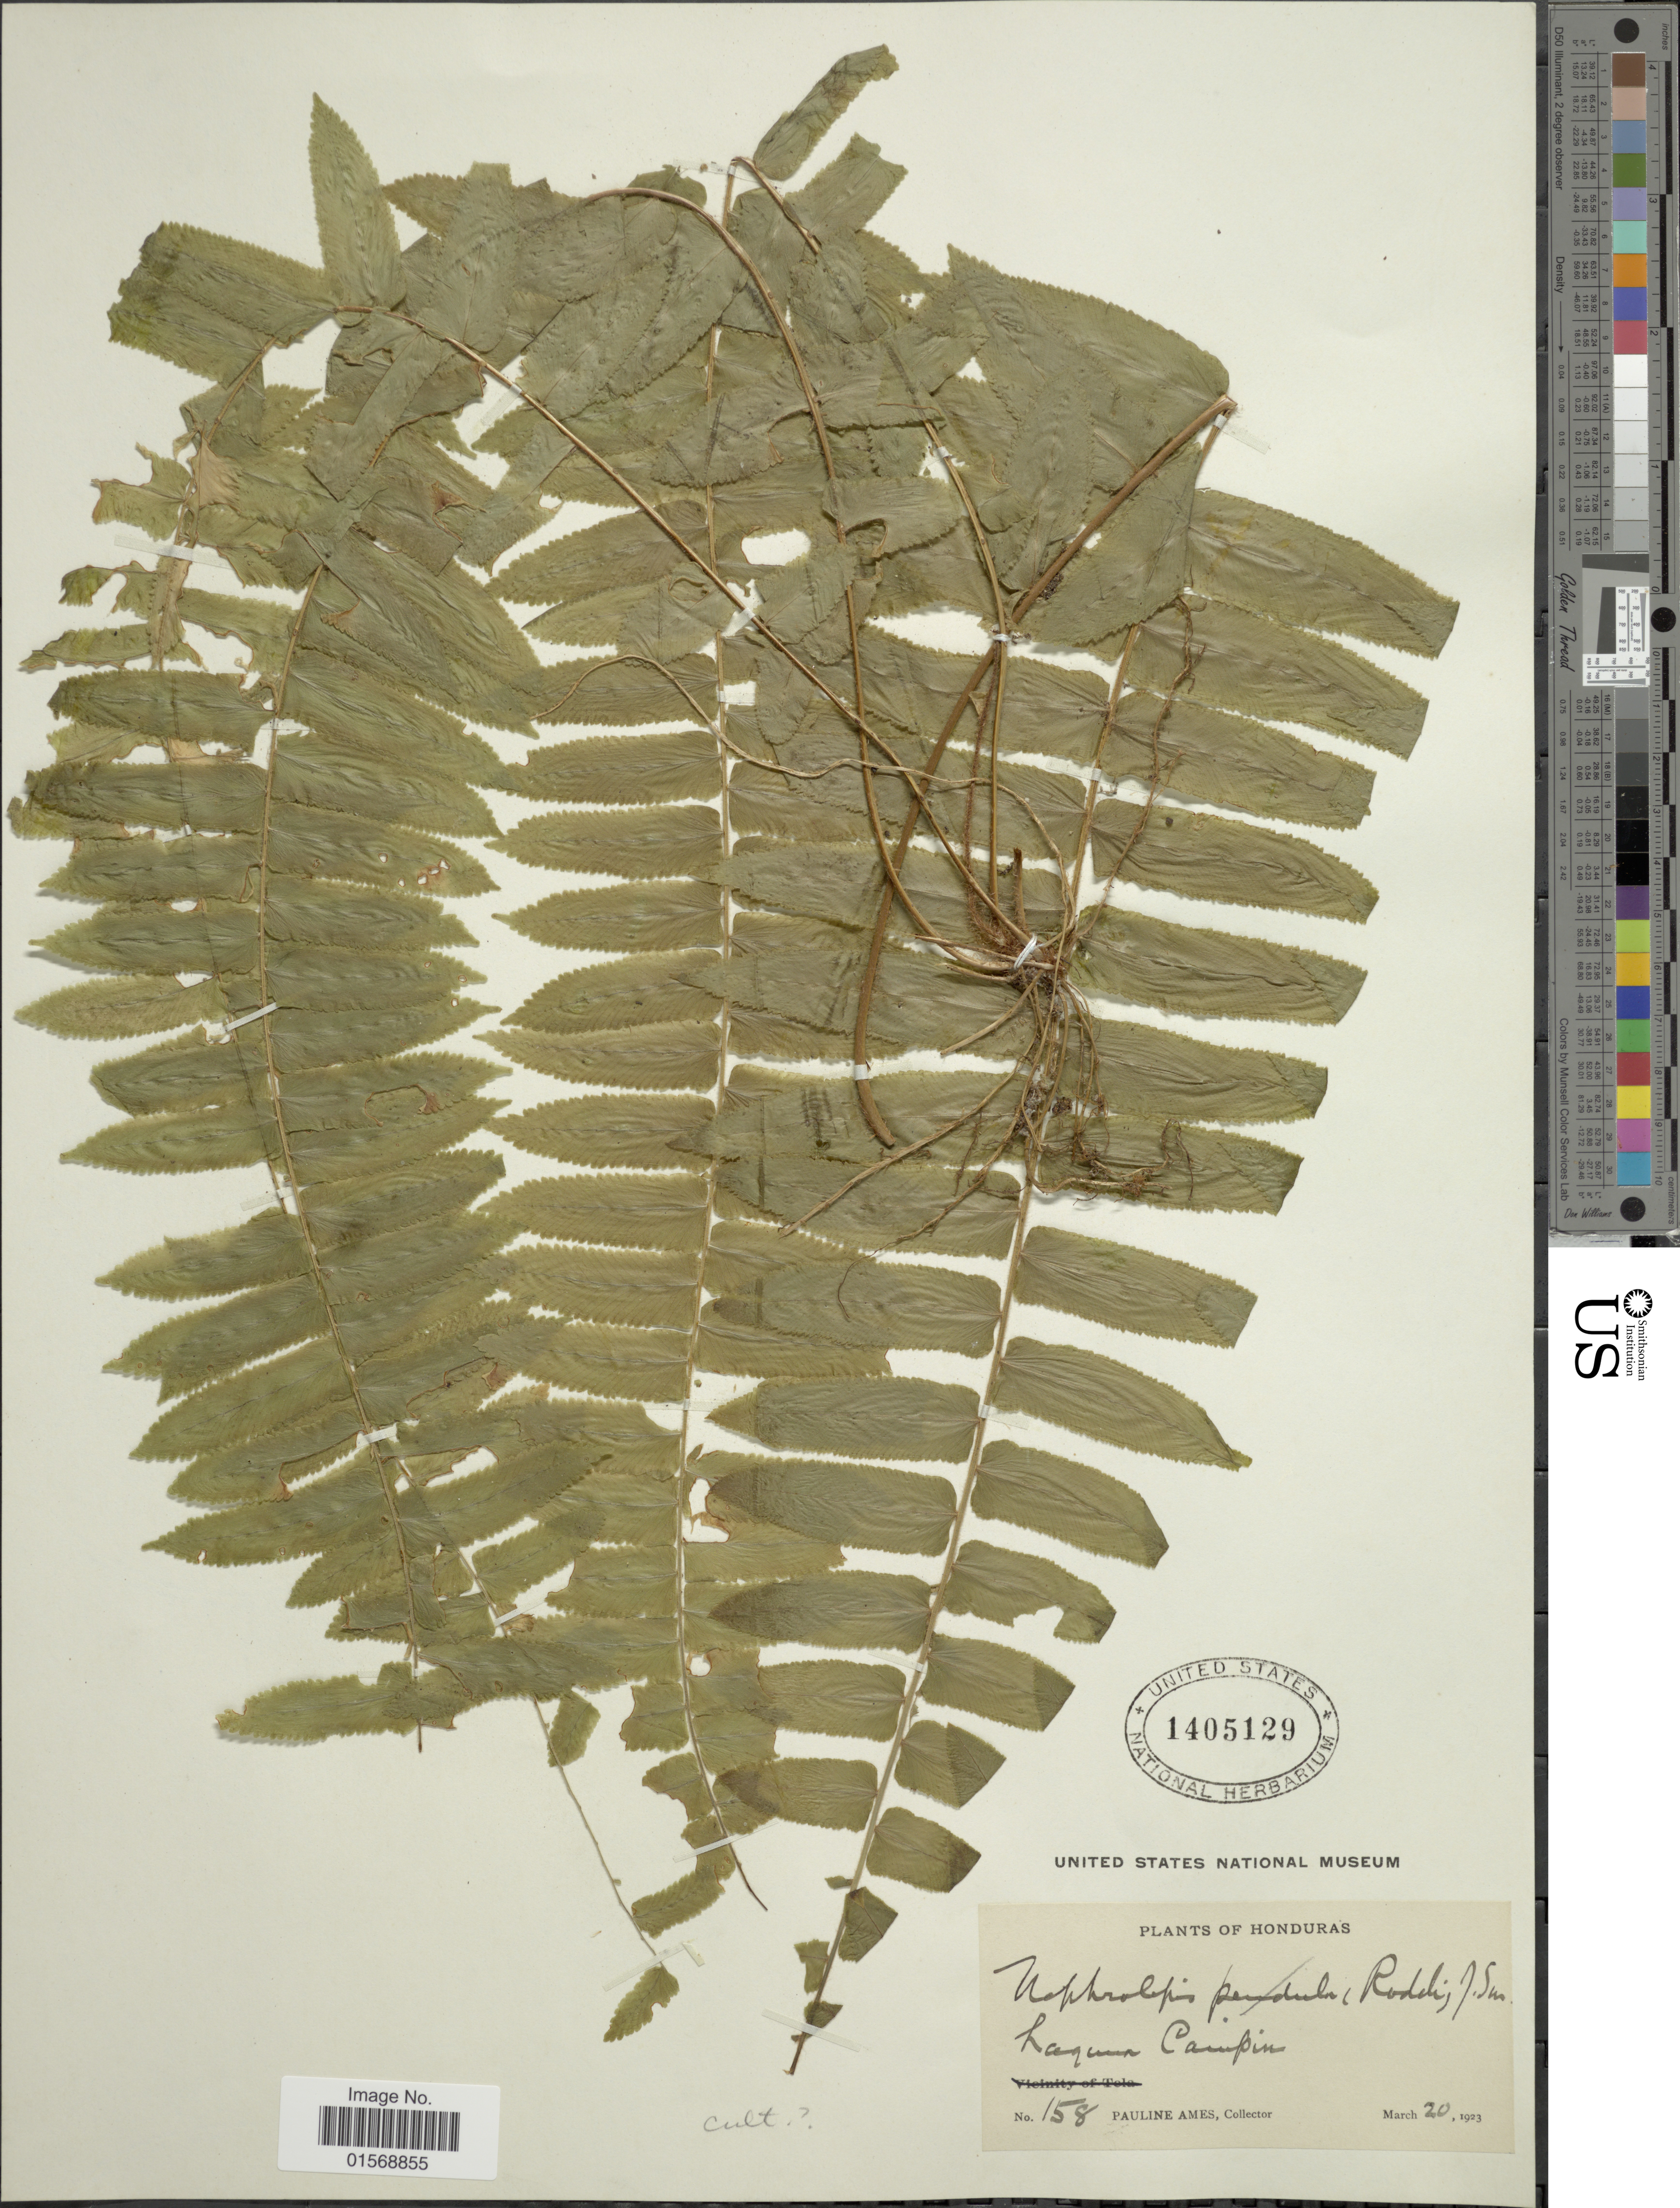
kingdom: Plantae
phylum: Tracheophyta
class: Polypodiopsida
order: Polypodiales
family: Nephrolepidaceae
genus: Nephrolepis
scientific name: Nephrolepis biserrata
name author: (Sw.) Schott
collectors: P. Ames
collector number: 158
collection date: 1923-03-20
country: Honduras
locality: Laguna Caupin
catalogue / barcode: US 1405129